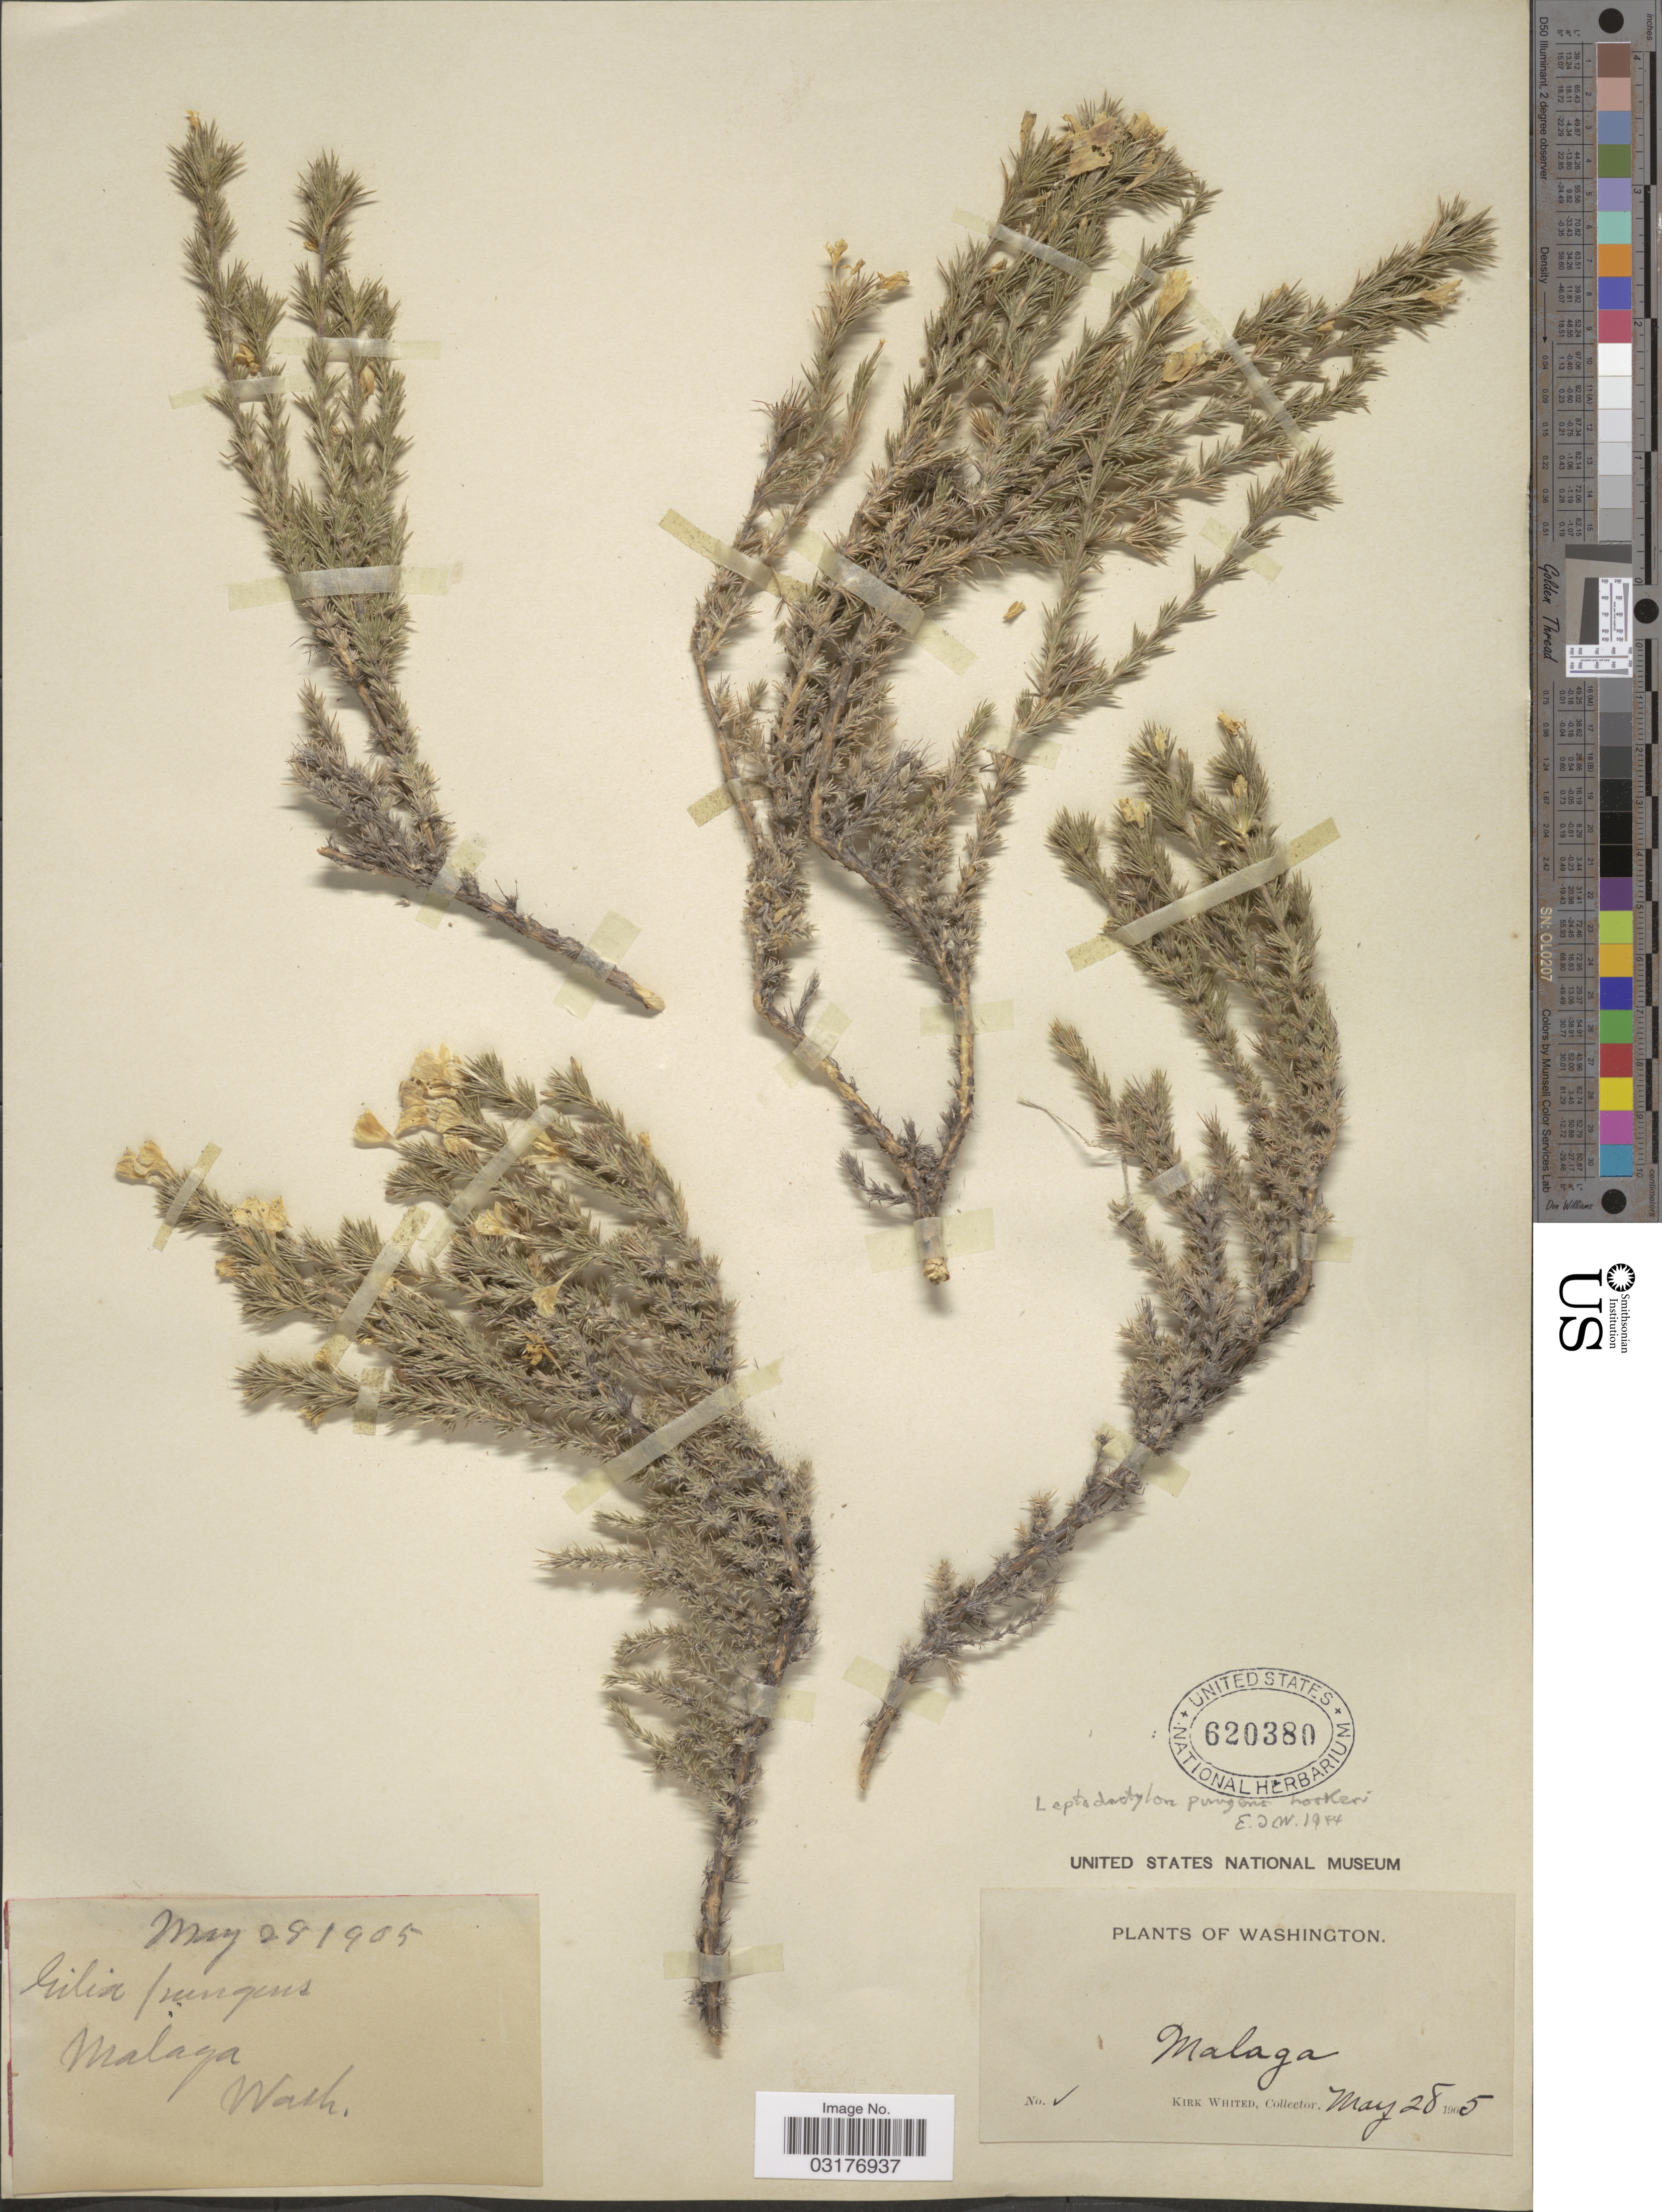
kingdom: Plantae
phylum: Tracheophyta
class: Magnoliopsida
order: Ericales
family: Polemoniaceae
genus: Linanthus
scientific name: Linanthus pungens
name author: (Torr.) J.M. Porter & L.A. Johnson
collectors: K. Whited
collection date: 1905-05-28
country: United States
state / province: Washington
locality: Malaya.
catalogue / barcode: US 620380